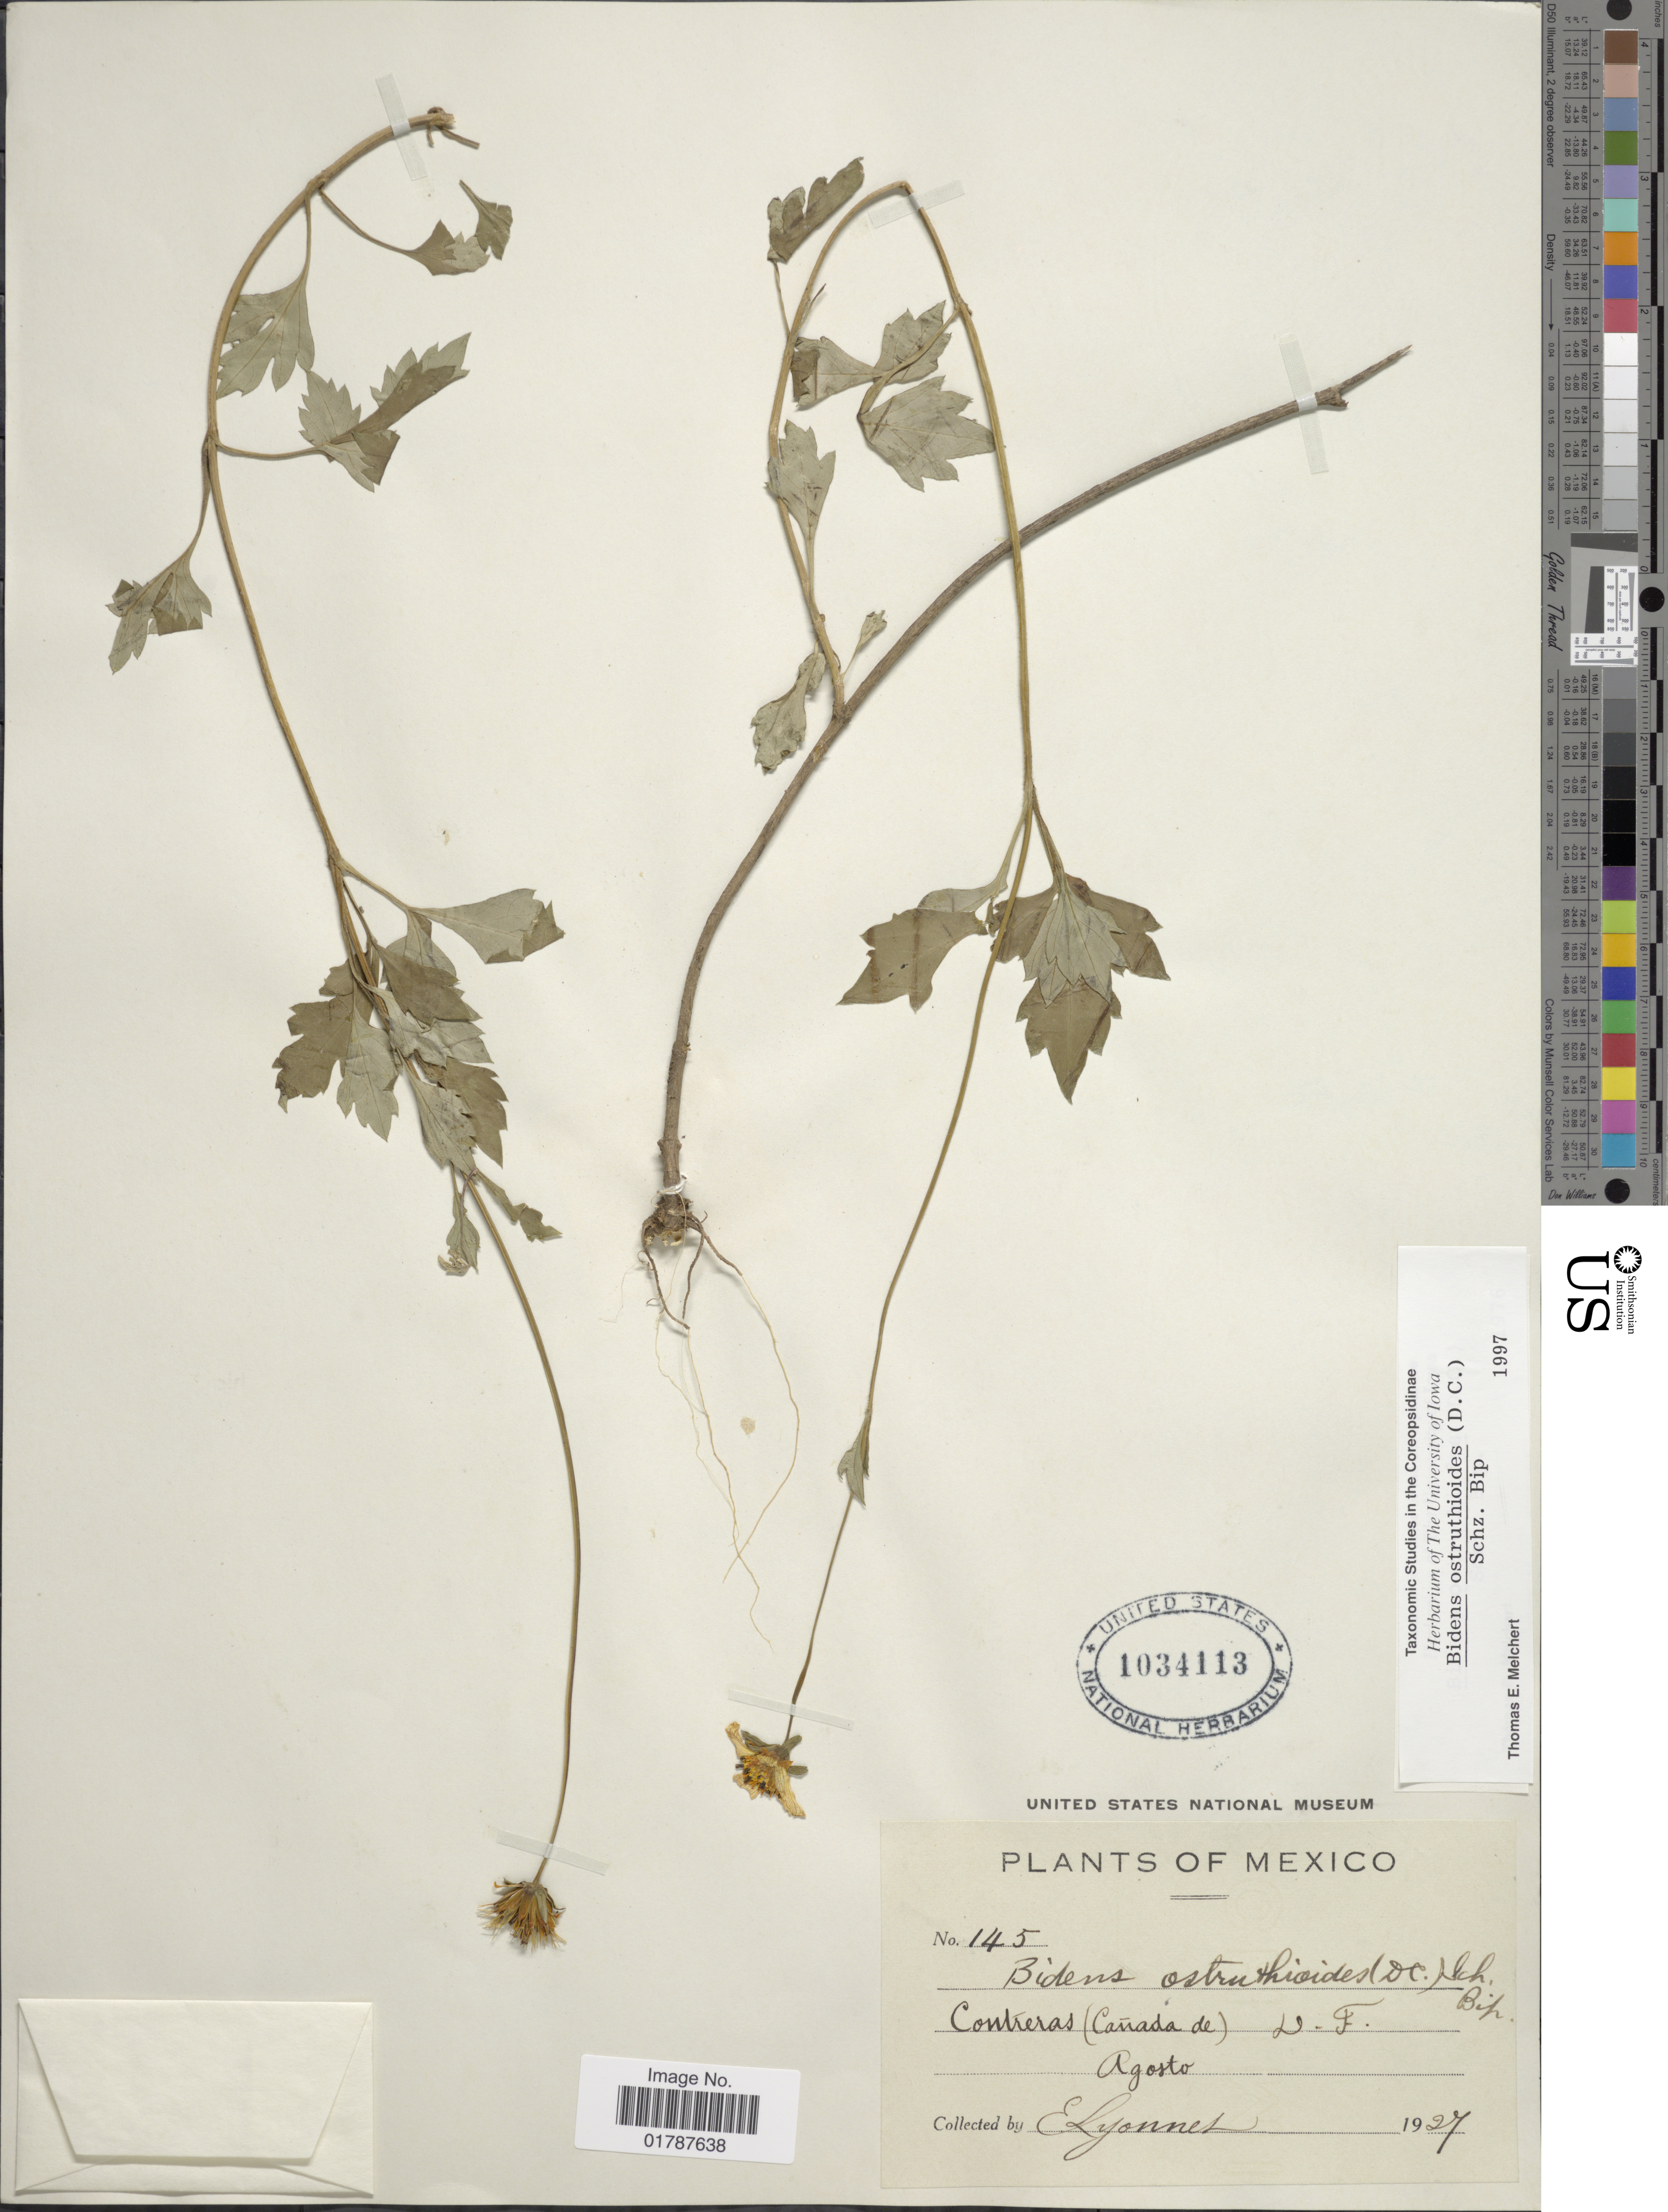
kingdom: Plantae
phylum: Tracheophyta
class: Magnoliopsida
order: Asterales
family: Asteraceae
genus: Bidens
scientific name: Bidens ostruthioides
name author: (DC.) Sch. Bip.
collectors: E. Lyonnet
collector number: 145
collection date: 1927-08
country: Mexico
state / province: Distrito Federal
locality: Contreras (Canada de), D. F.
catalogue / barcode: US 1034113